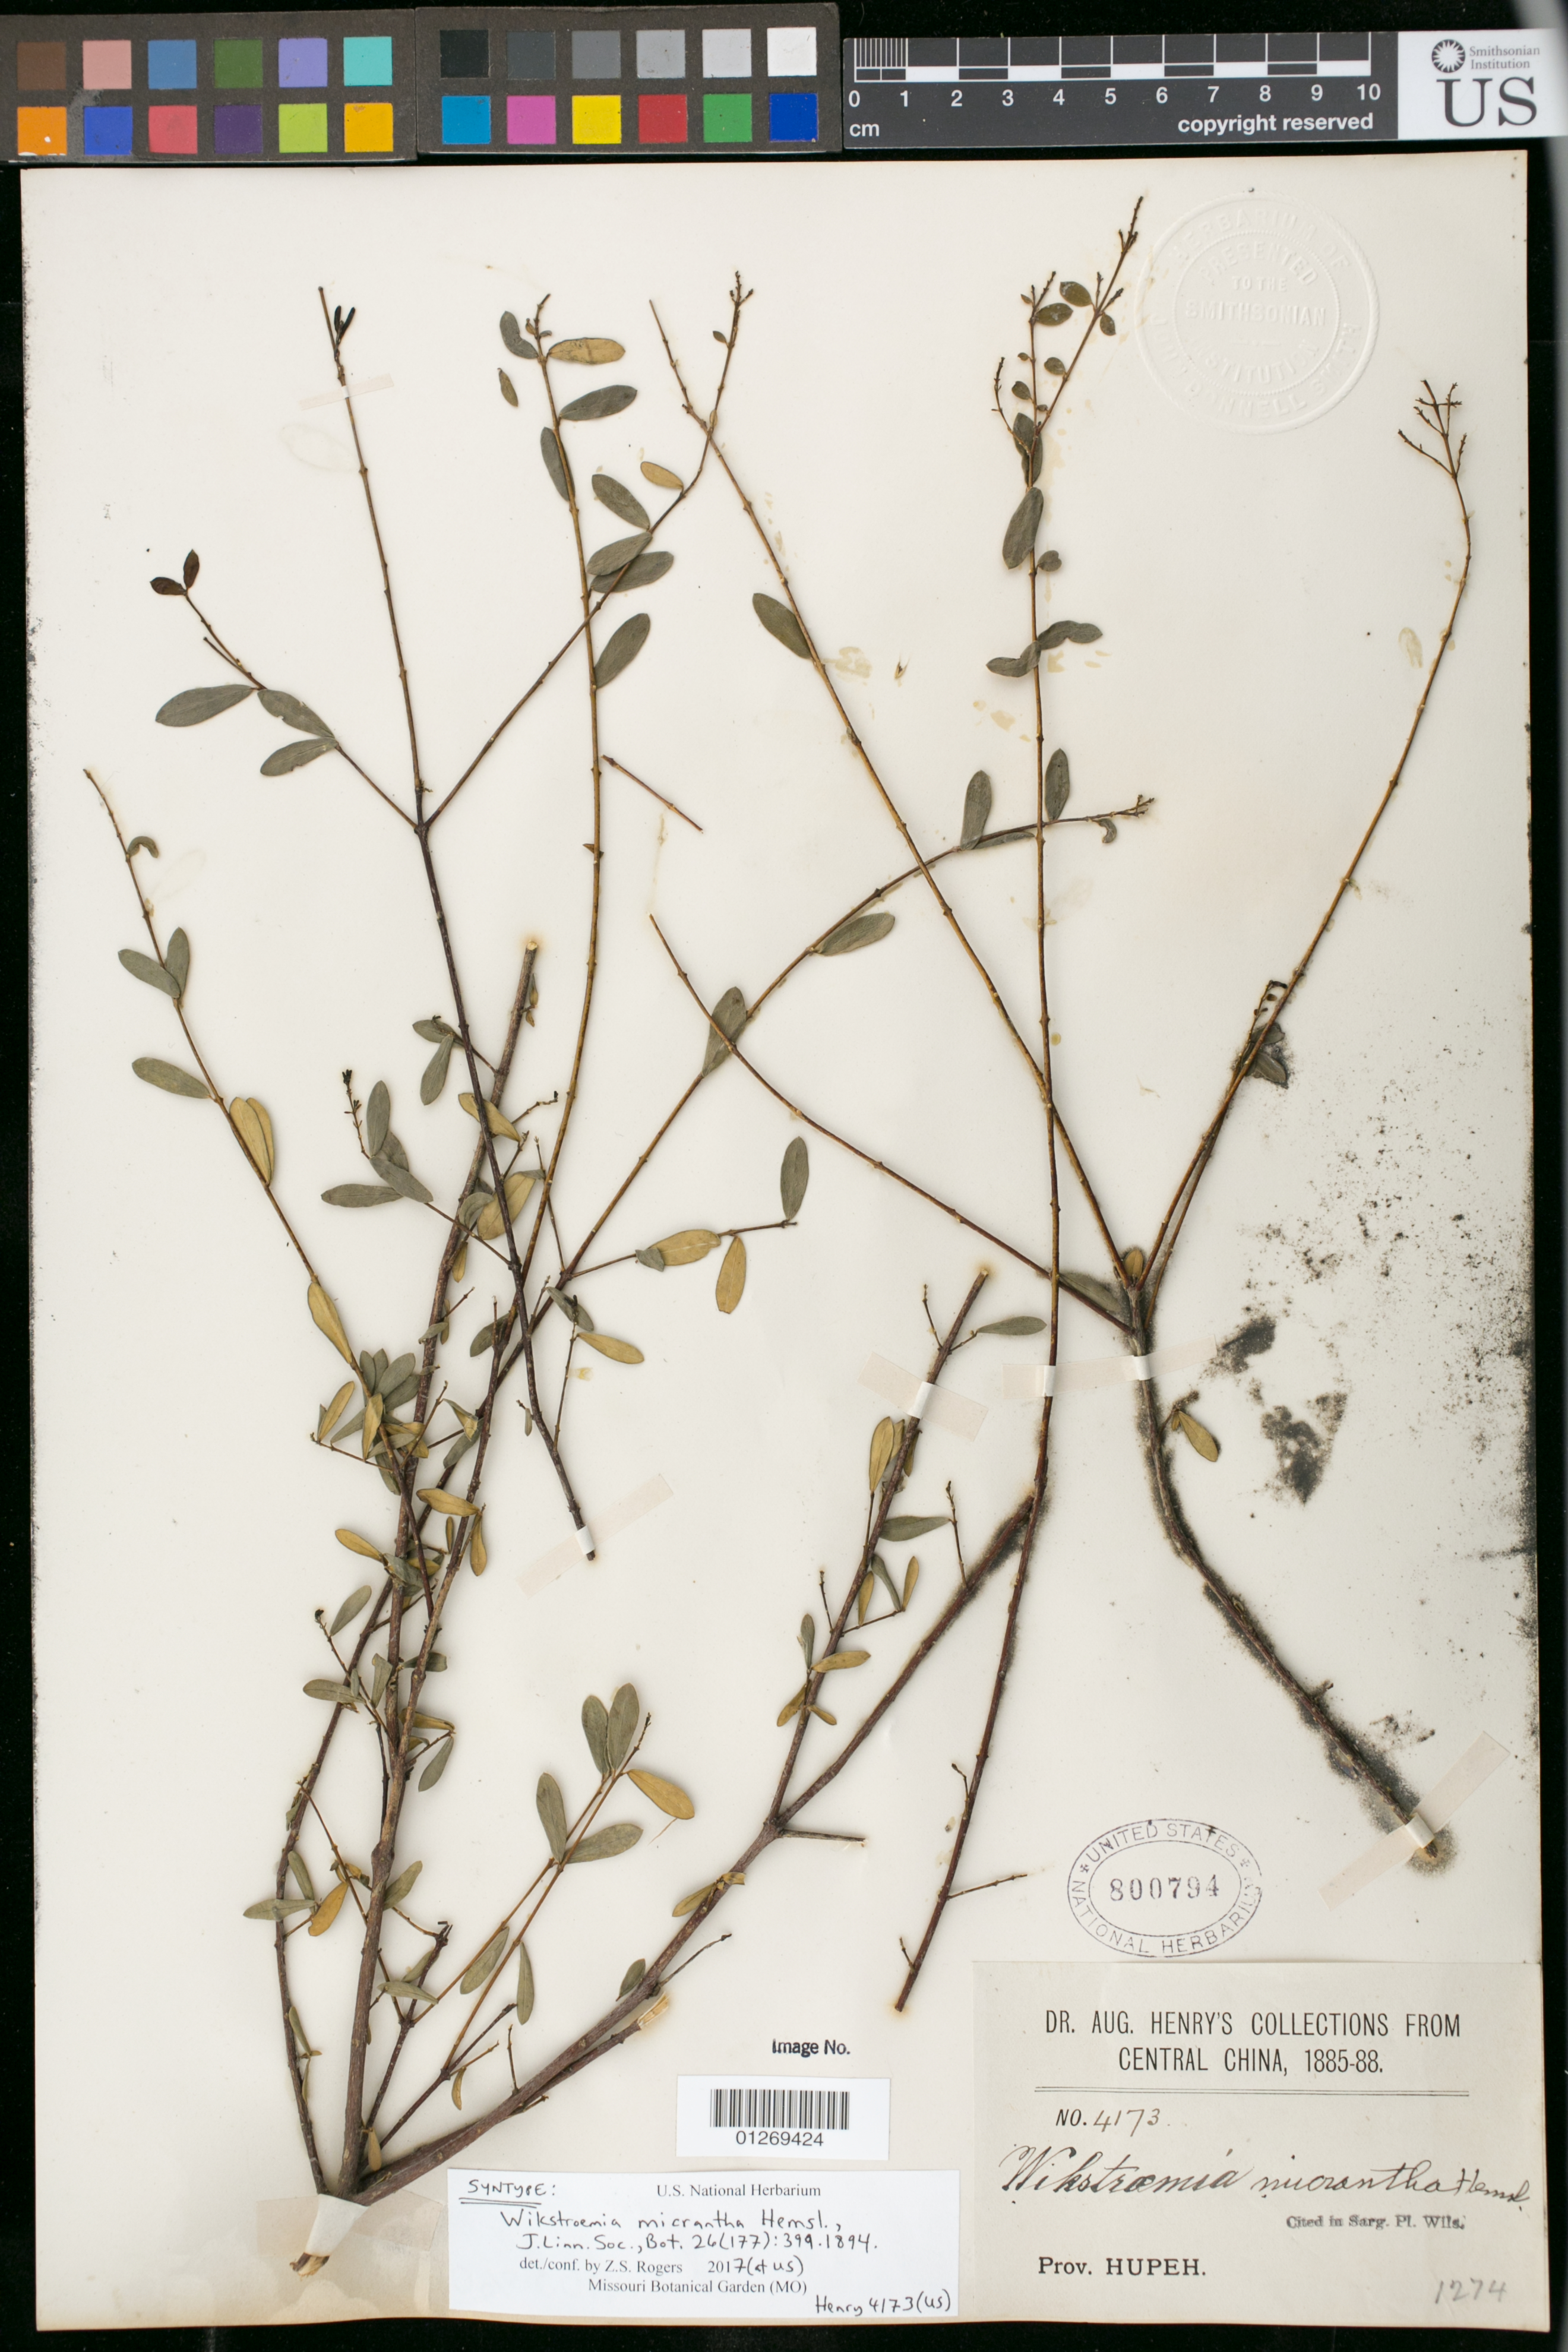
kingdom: Plantae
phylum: Tracheophyta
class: Magnoliopsida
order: Malvales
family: Thymelaeaceae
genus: Wikstroemia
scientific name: Wikstroemia micrantha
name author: Hemsl.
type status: Syntype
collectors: A. Henry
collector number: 4173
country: China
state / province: Hubei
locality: Prov. Hupeh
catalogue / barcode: US 800794